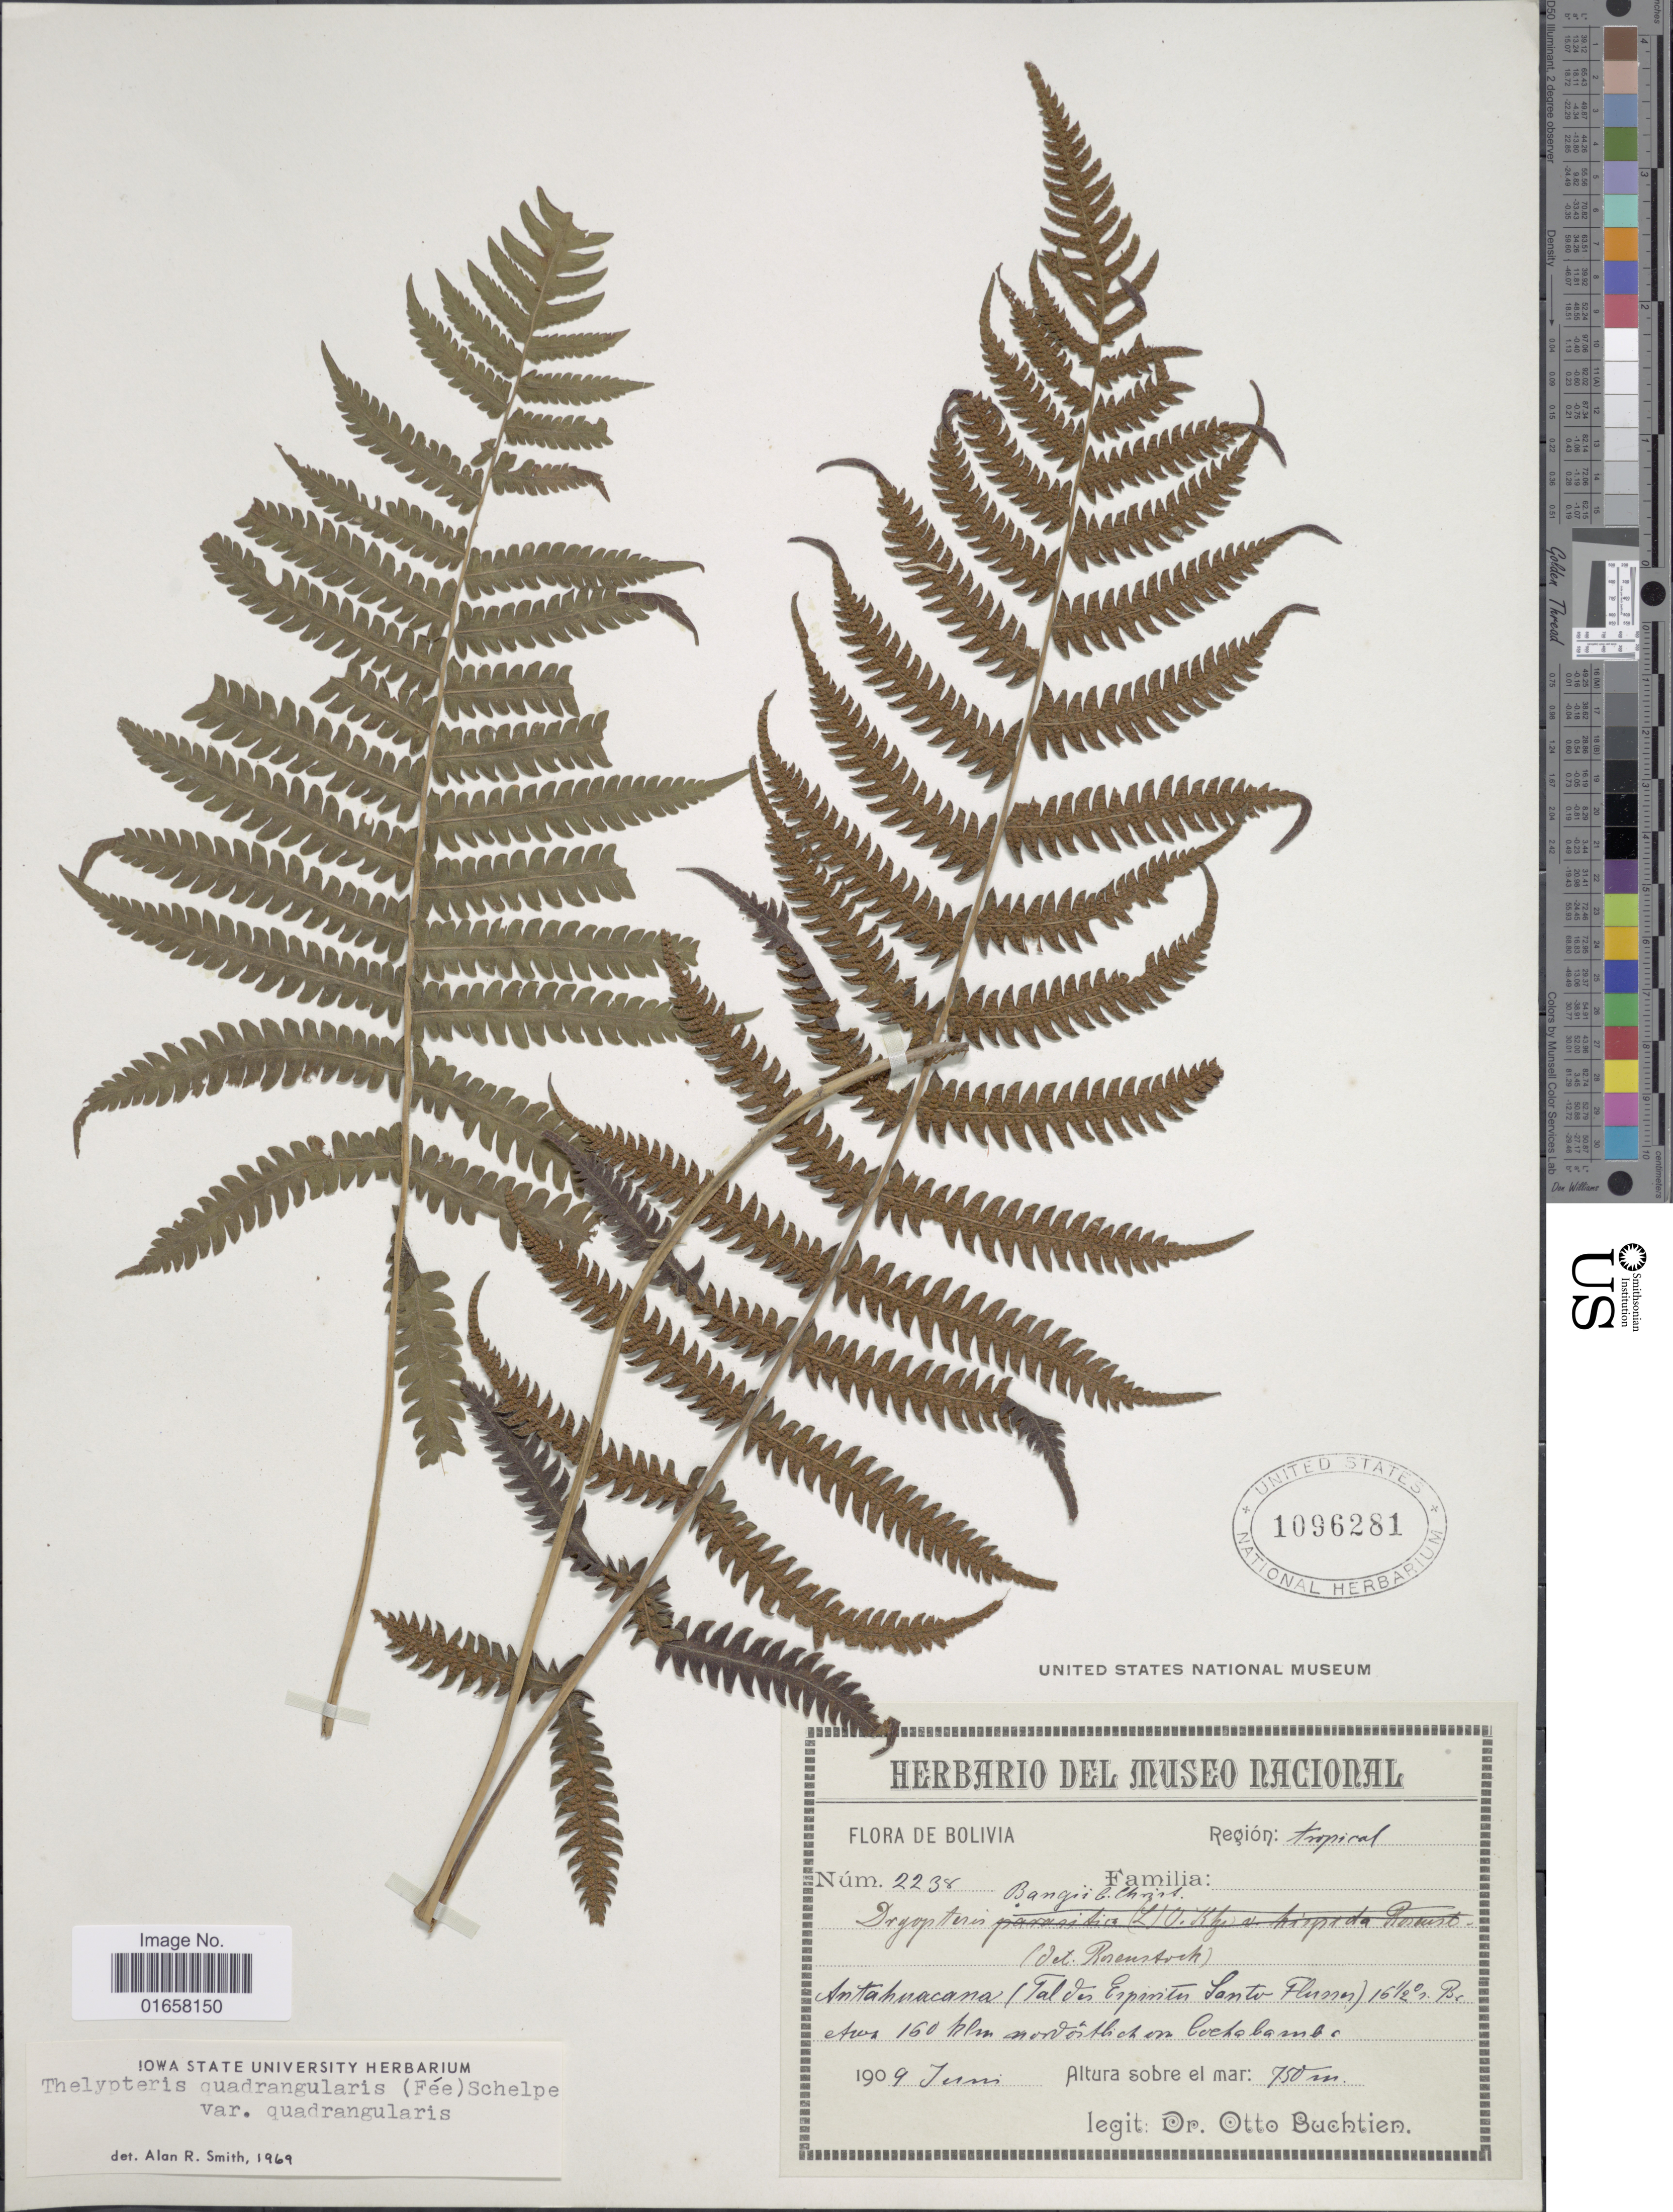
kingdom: Plantae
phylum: Tracheophyta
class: Polypodiopsida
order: Polypodiales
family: Thelypteridaceae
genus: Christella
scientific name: Christella hispidula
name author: (Decne.) Holttum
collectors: O. Buchtien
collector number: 2238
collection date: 1909-06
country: Bolivia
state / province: Cochabamba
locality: Antahuacana (Valley of Espiritu Santo River) 160 km N Cochobamba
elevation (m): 750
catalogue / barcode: US 1096281